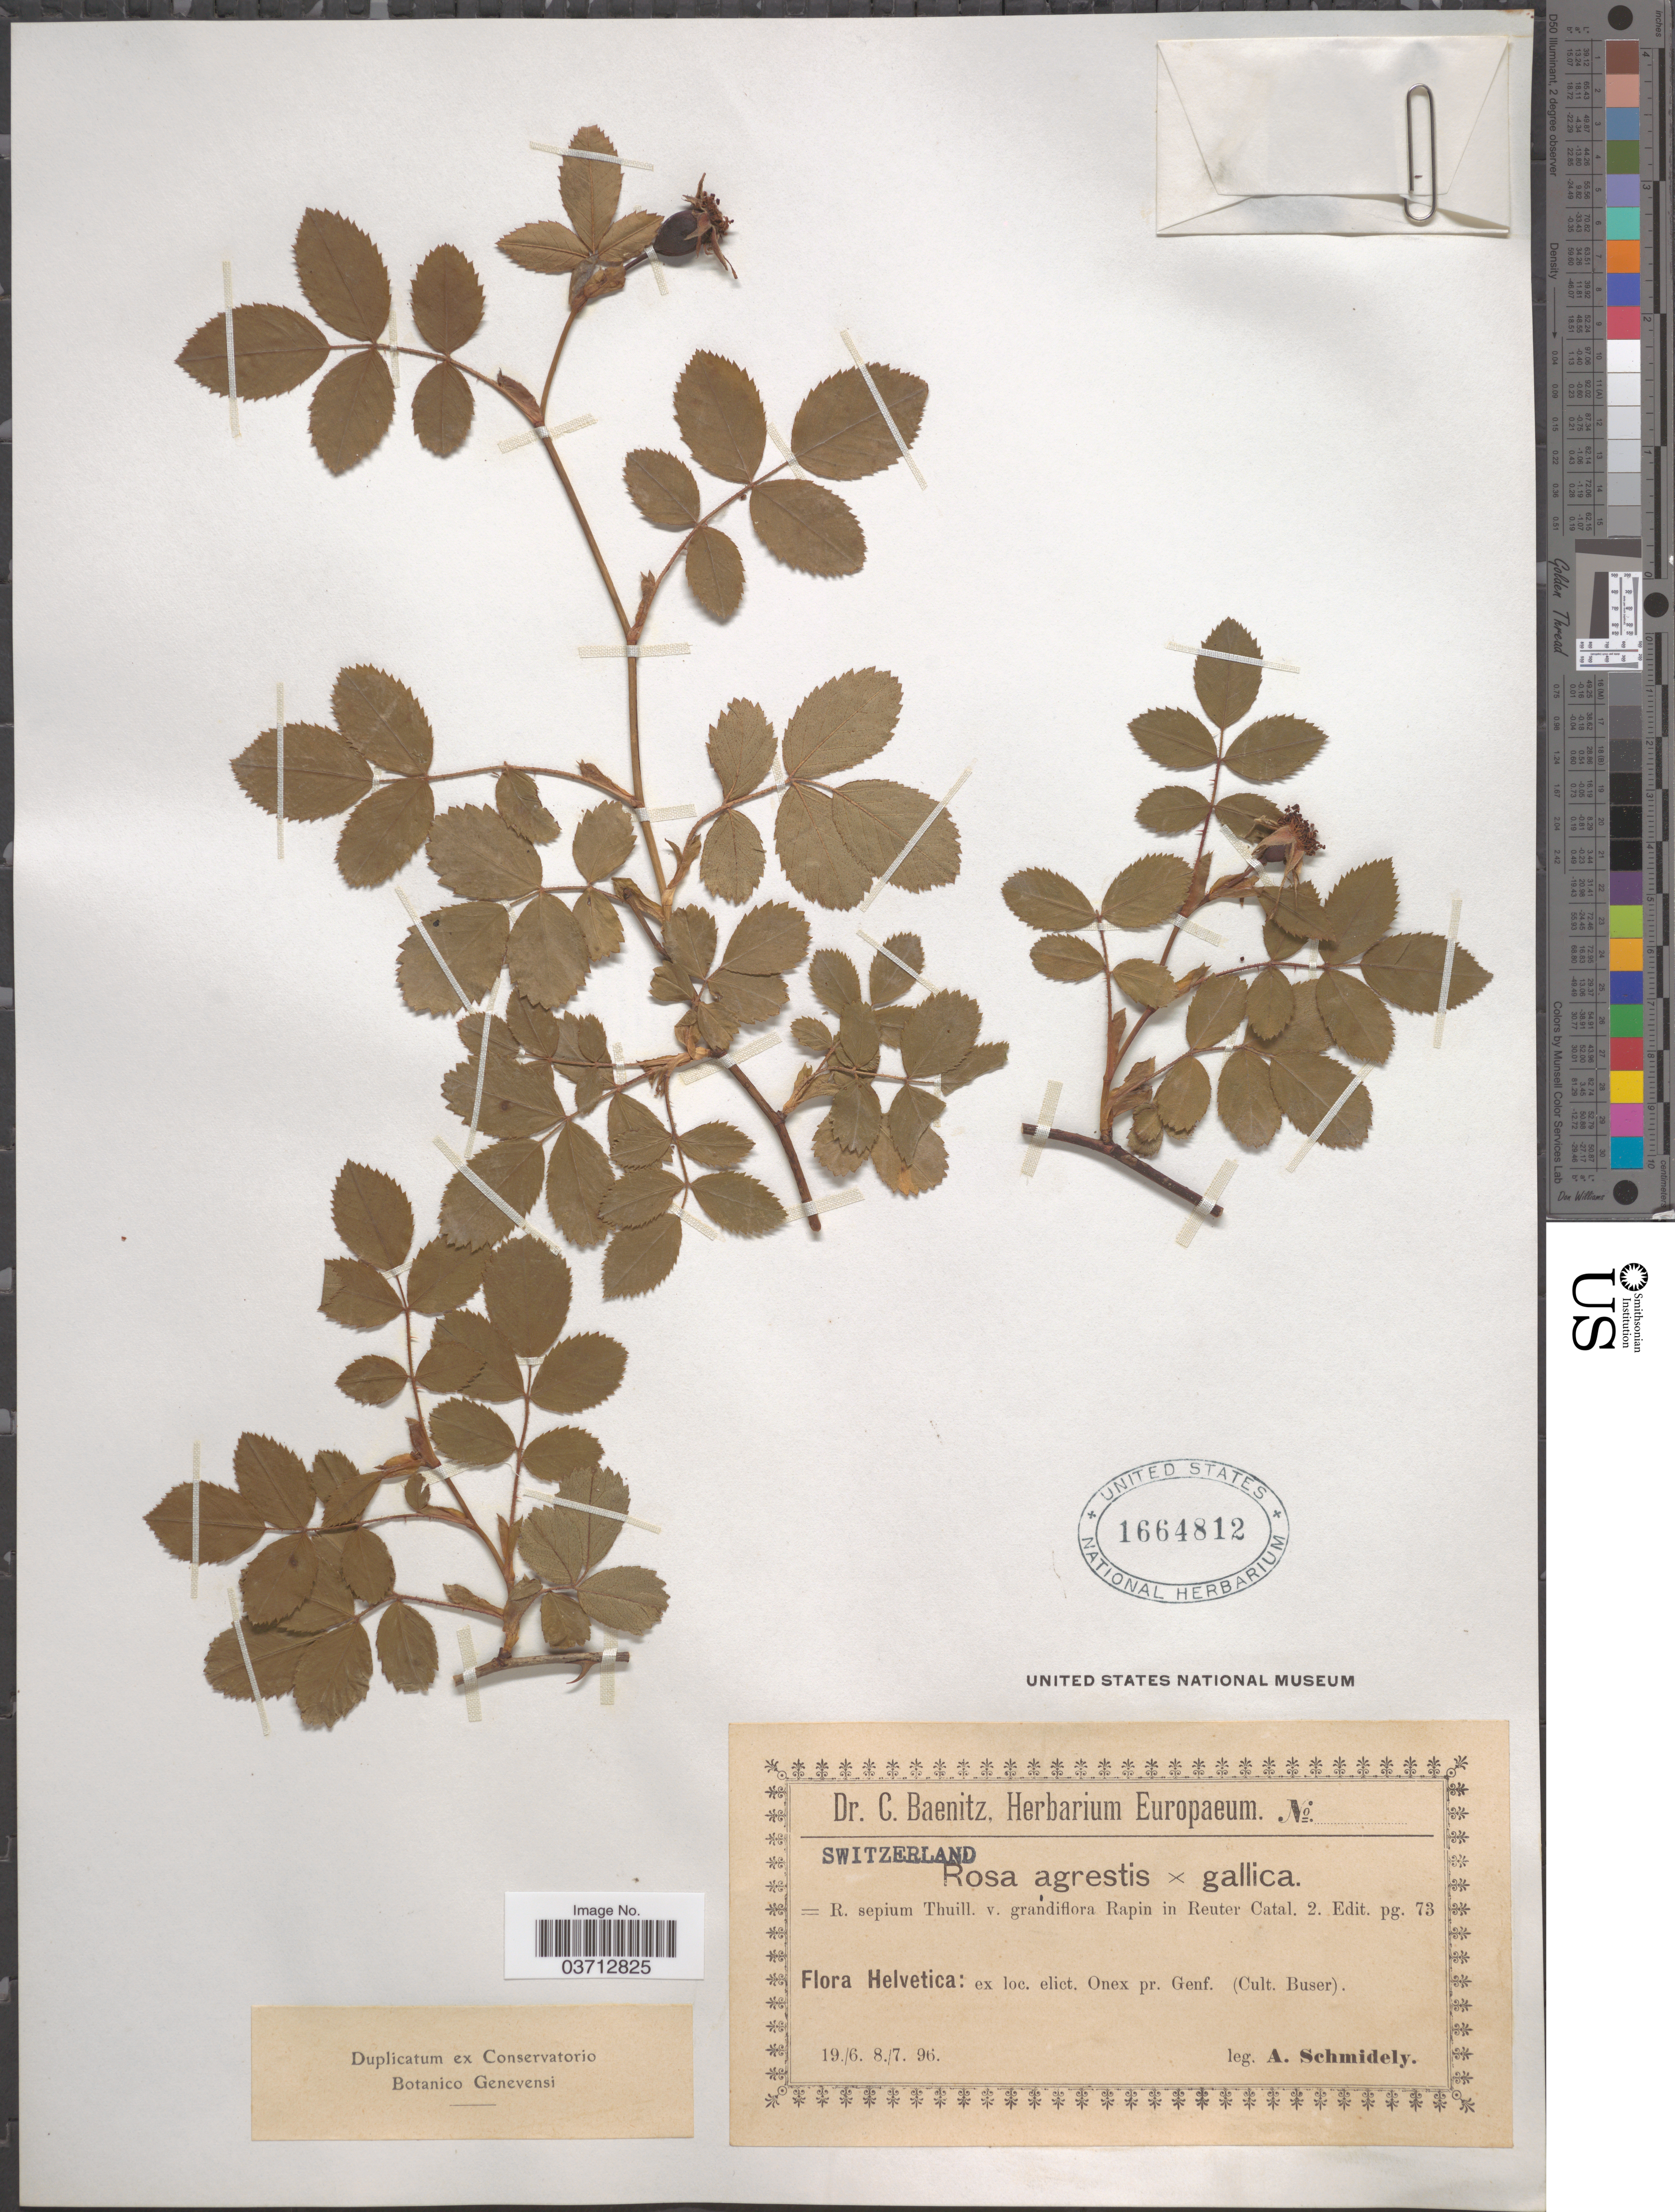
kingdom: Plantae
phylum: Tracheophyta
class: Magnoliopsida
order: Rosales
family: Rosaceae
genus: Rosa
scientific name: Rosa agrestis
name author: Savi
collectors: A. Schmidely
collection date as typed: Transcribed d/m/y: 19/6/96 to 8/7/96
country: Switzerland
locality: Helvetica.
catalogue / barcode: US 1664812